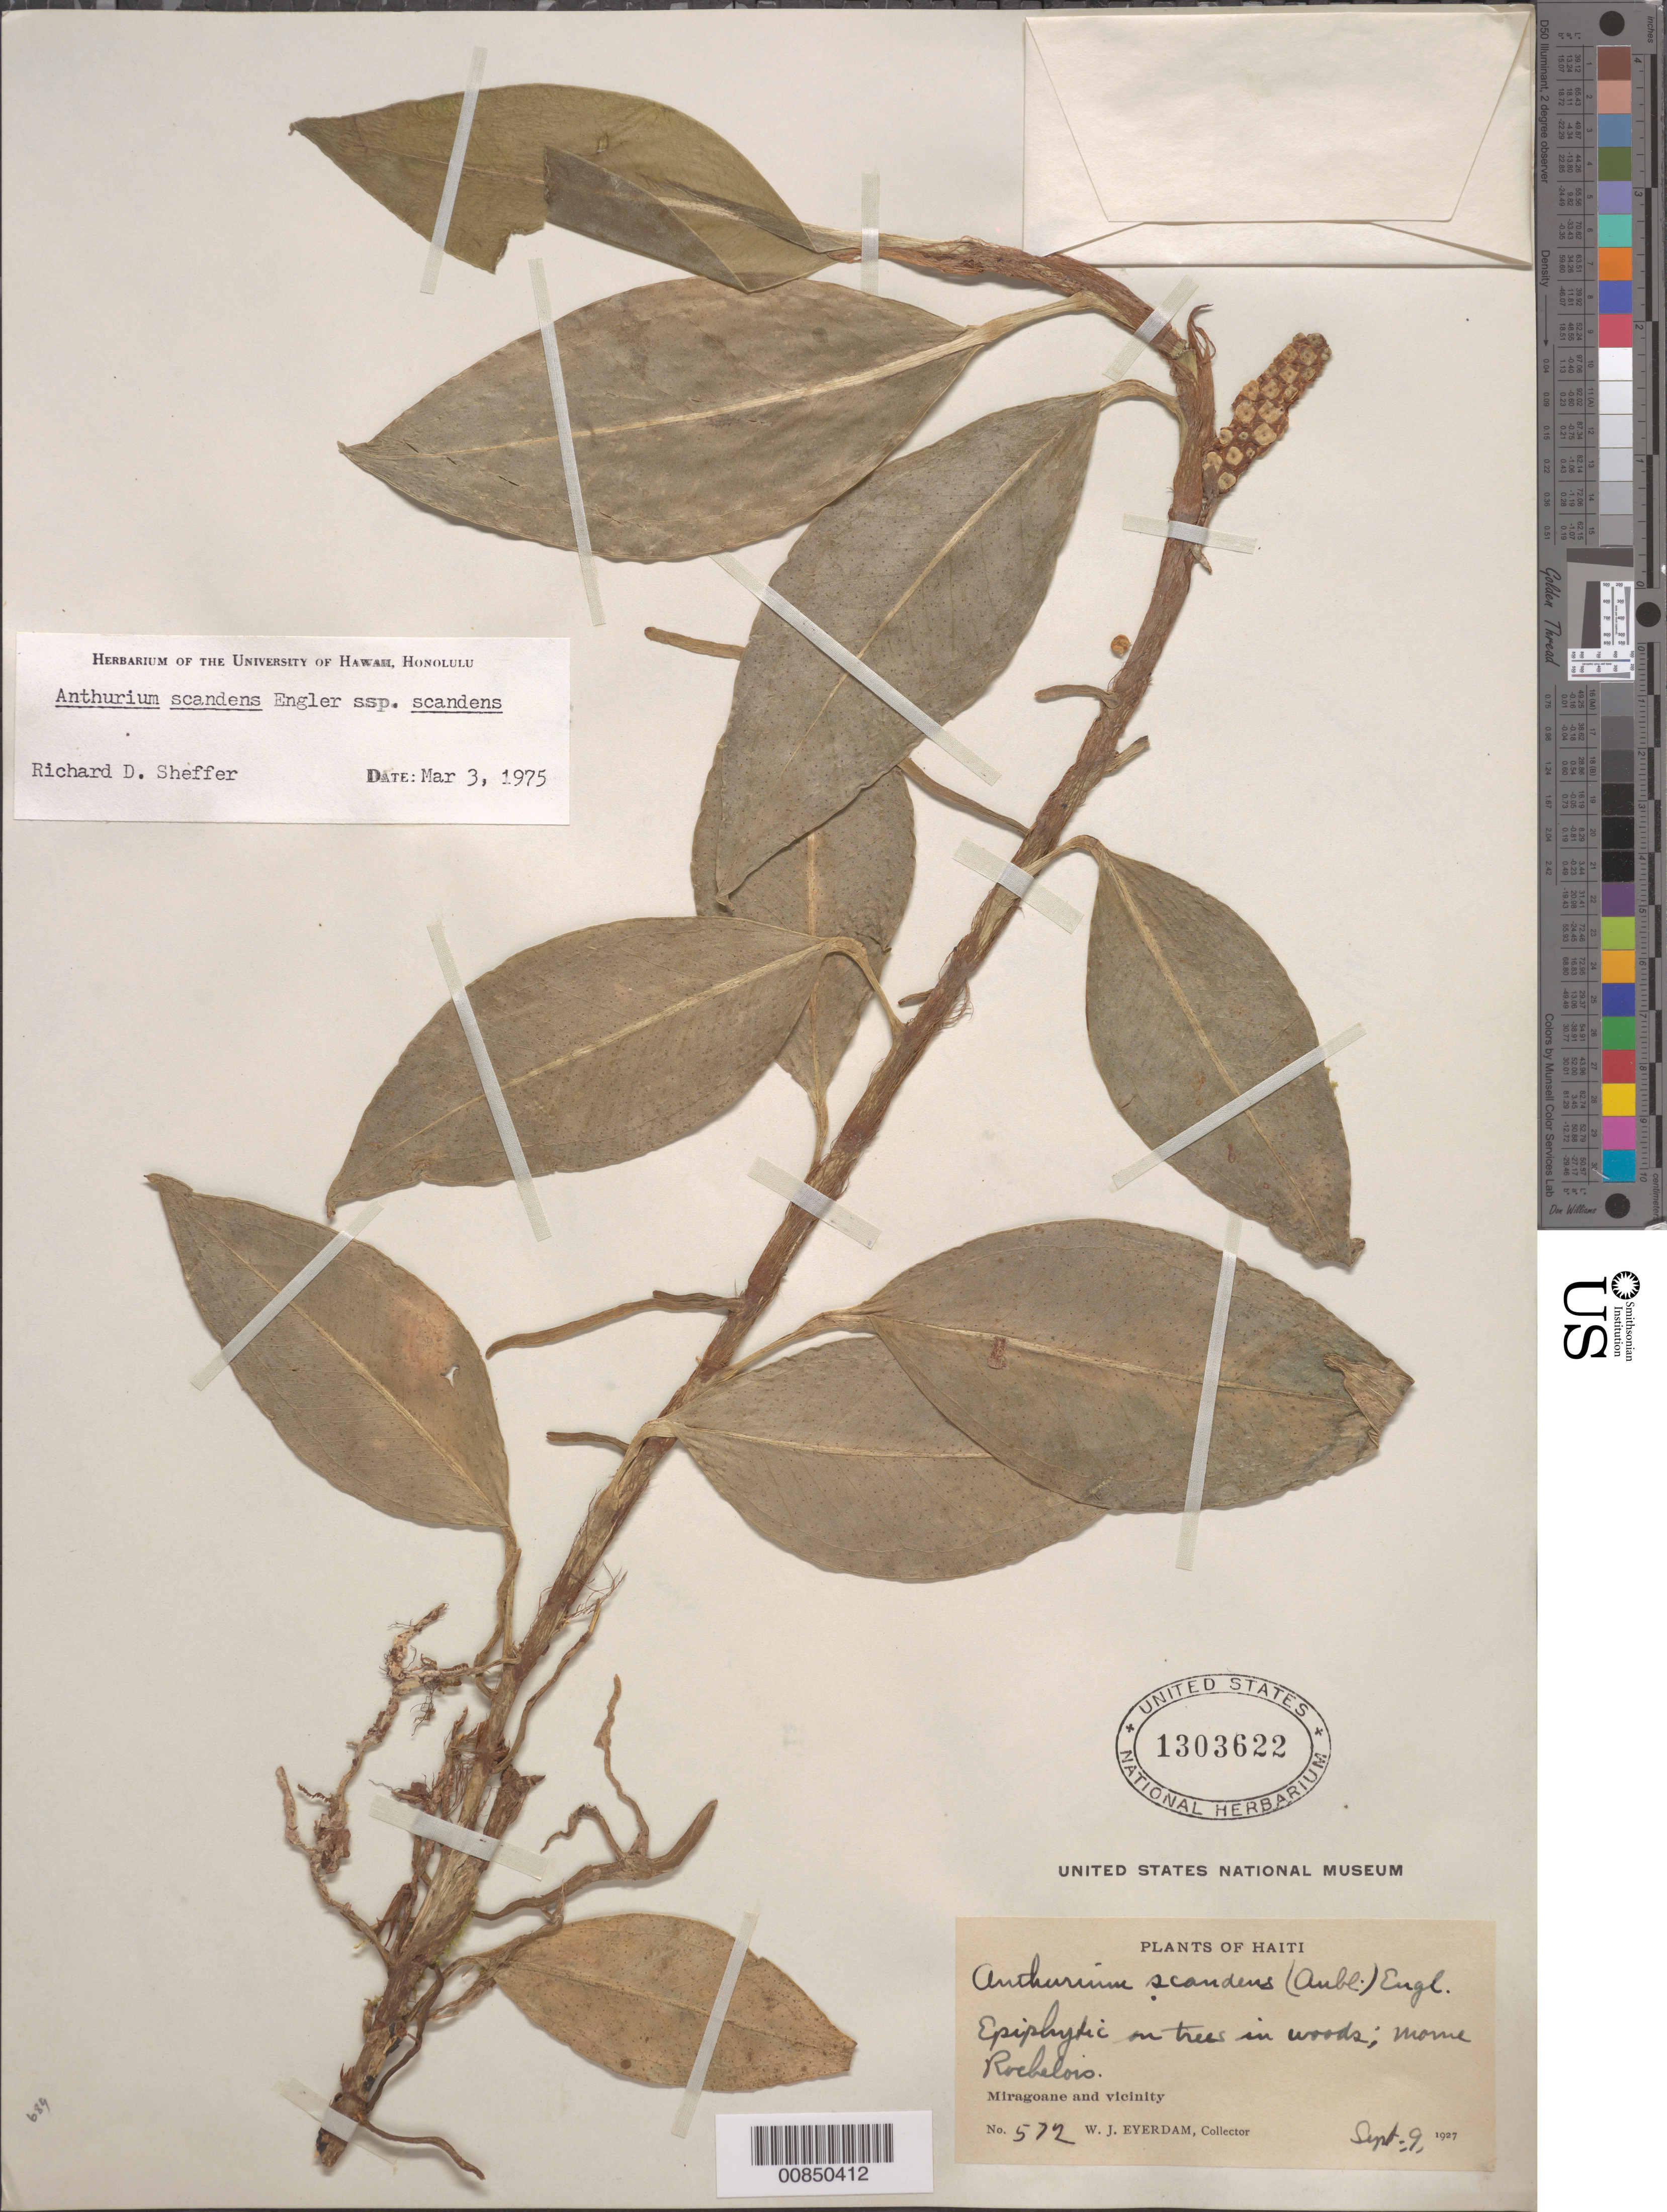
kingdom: Plantae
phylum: Tracheophyta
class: Liliopsida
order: Alismatales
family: Araceae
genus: Anthurium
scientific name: Anthurium scandens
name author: (Aubl.) Engl.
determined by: Sheffer, R. D.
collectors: W. Everdam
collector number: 572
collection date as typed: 09 Sep 1927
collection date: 1927-09-09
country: Haiti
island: Hispaniola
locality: Miragoane and vicinity, Morne Rochelois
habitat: On trees in woods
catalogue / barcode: US 1303622